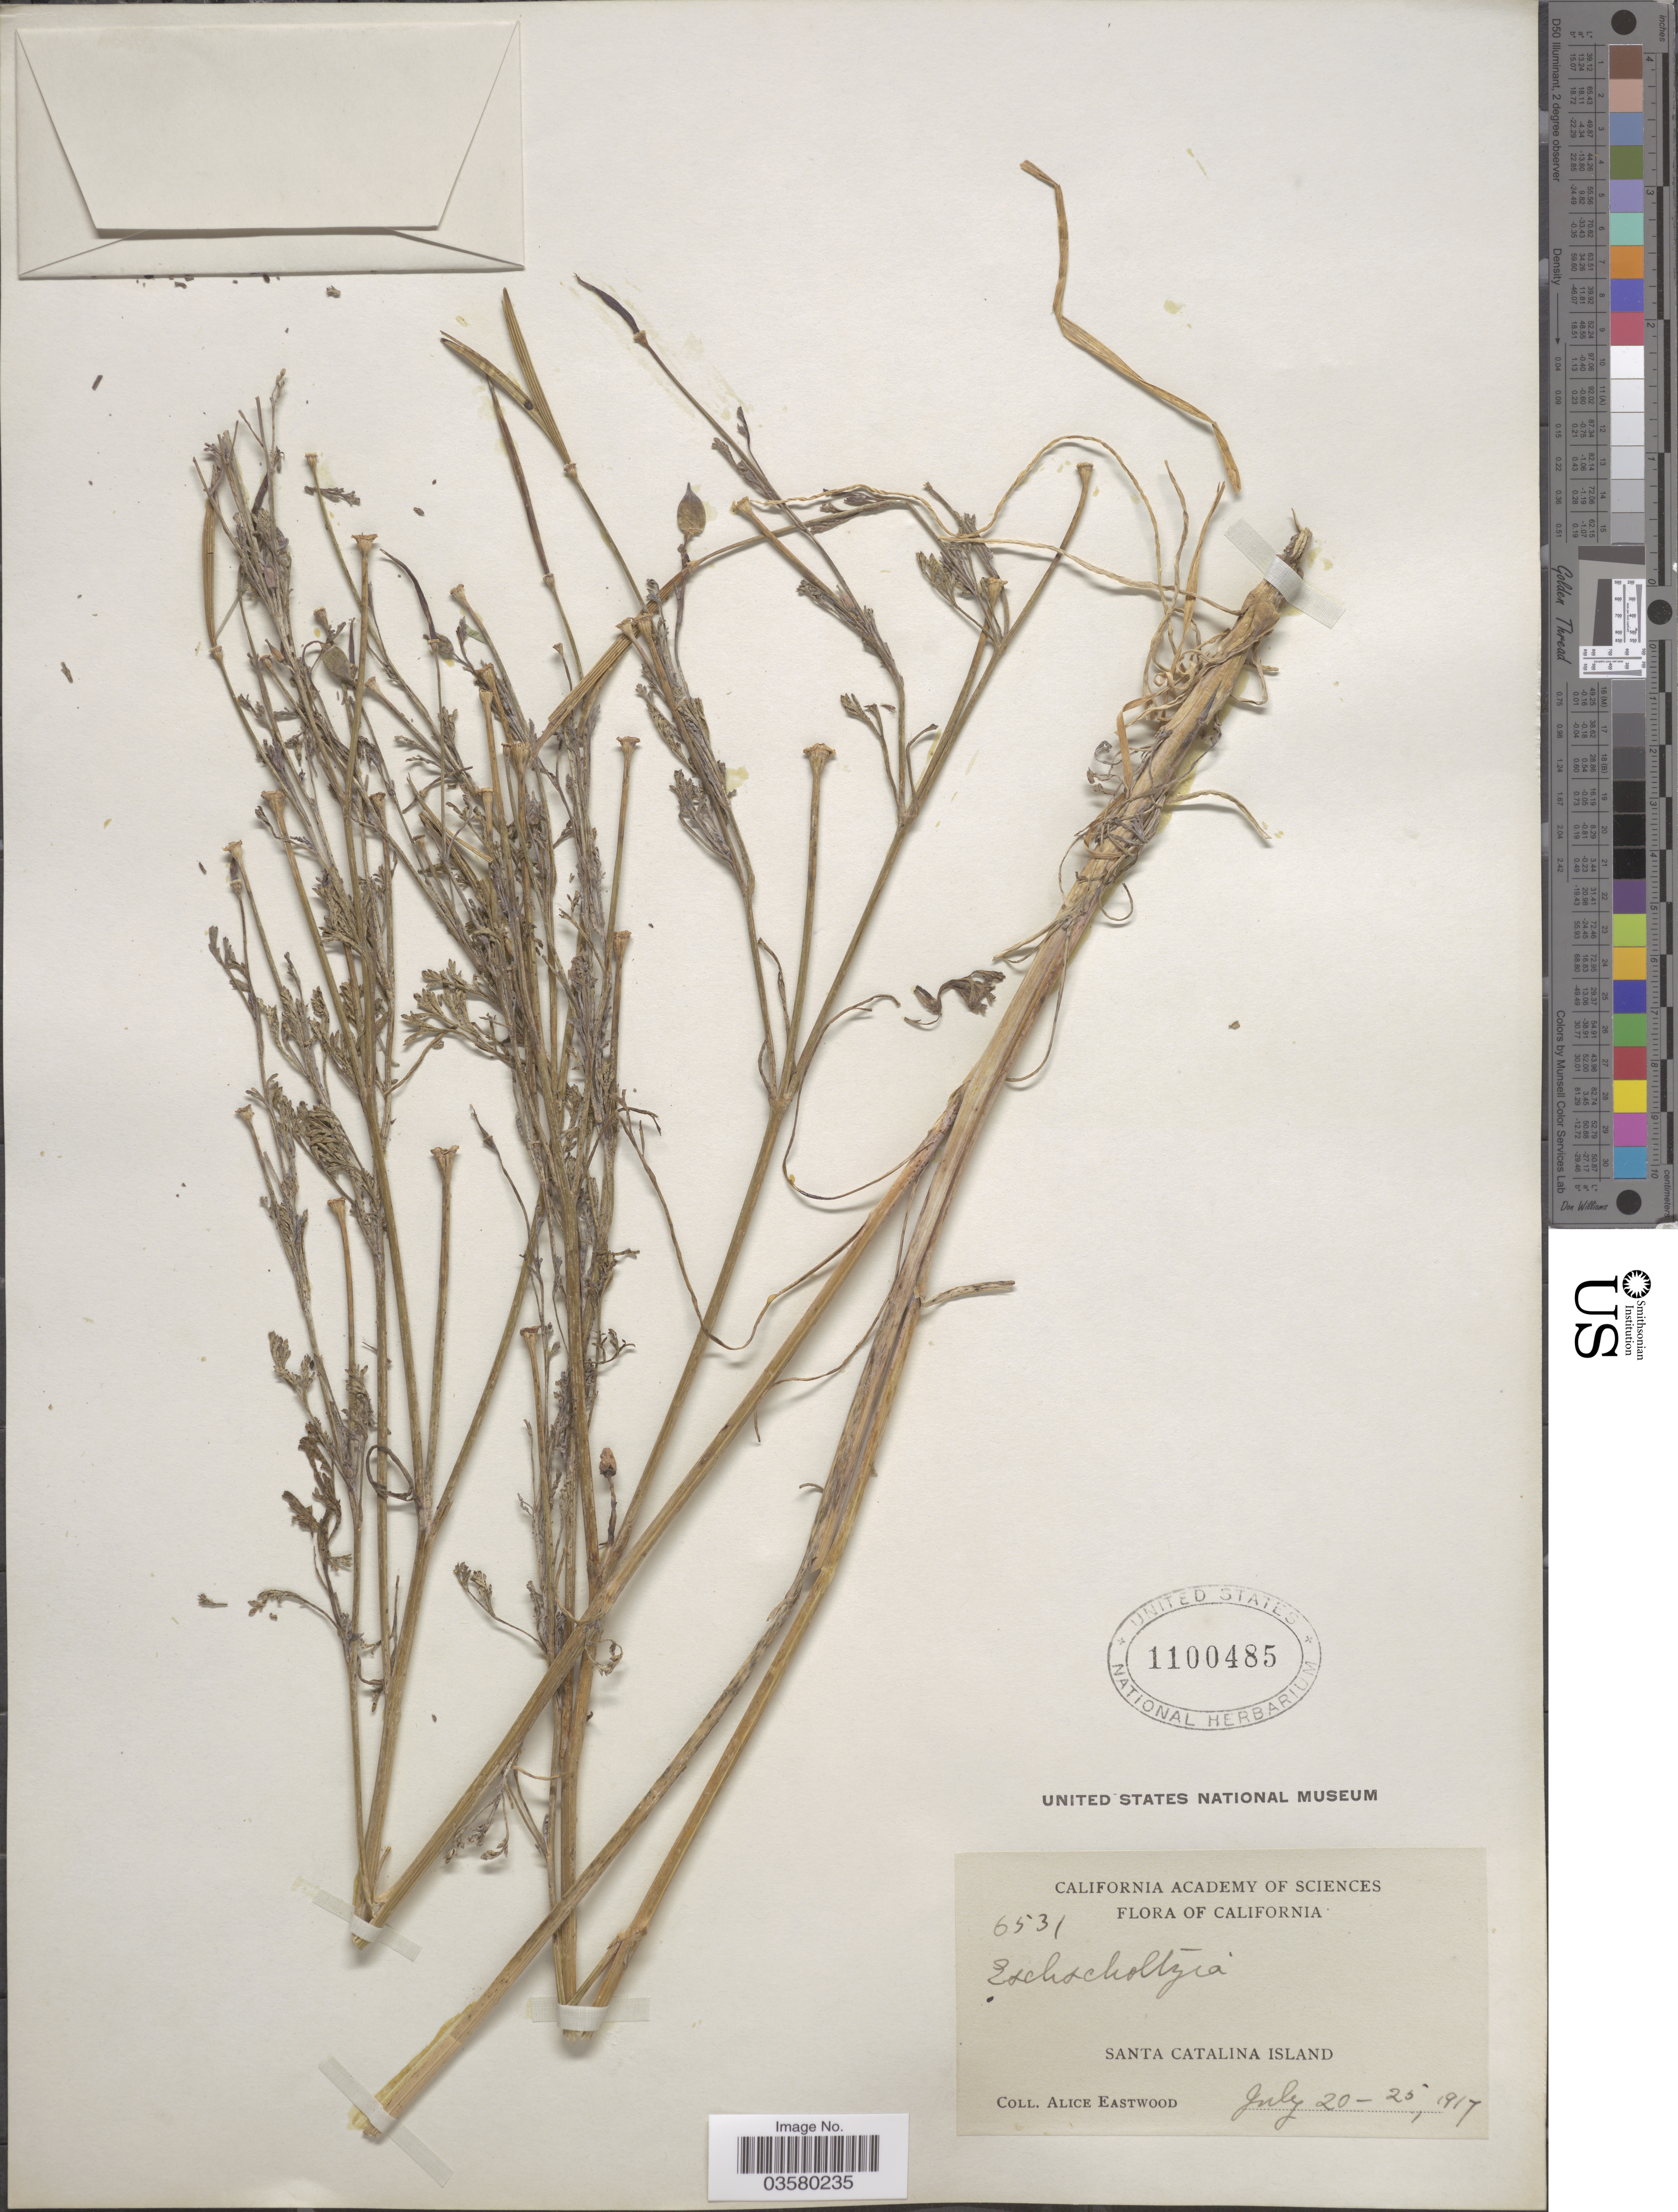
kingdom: Plantae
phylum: Tracheophyta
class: Magnoliopsida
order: Ranunculales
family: Papaveraceae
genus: Eschscholzia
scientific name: Eschscholzia californica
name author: Cham.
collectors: A. Eastwood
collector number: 6531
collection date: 1917-07-20/1917-07-25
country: United States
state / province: California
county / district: Los Angeles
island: Santa Catalina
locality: Santa Catalina Island.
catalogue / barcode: US 1100485